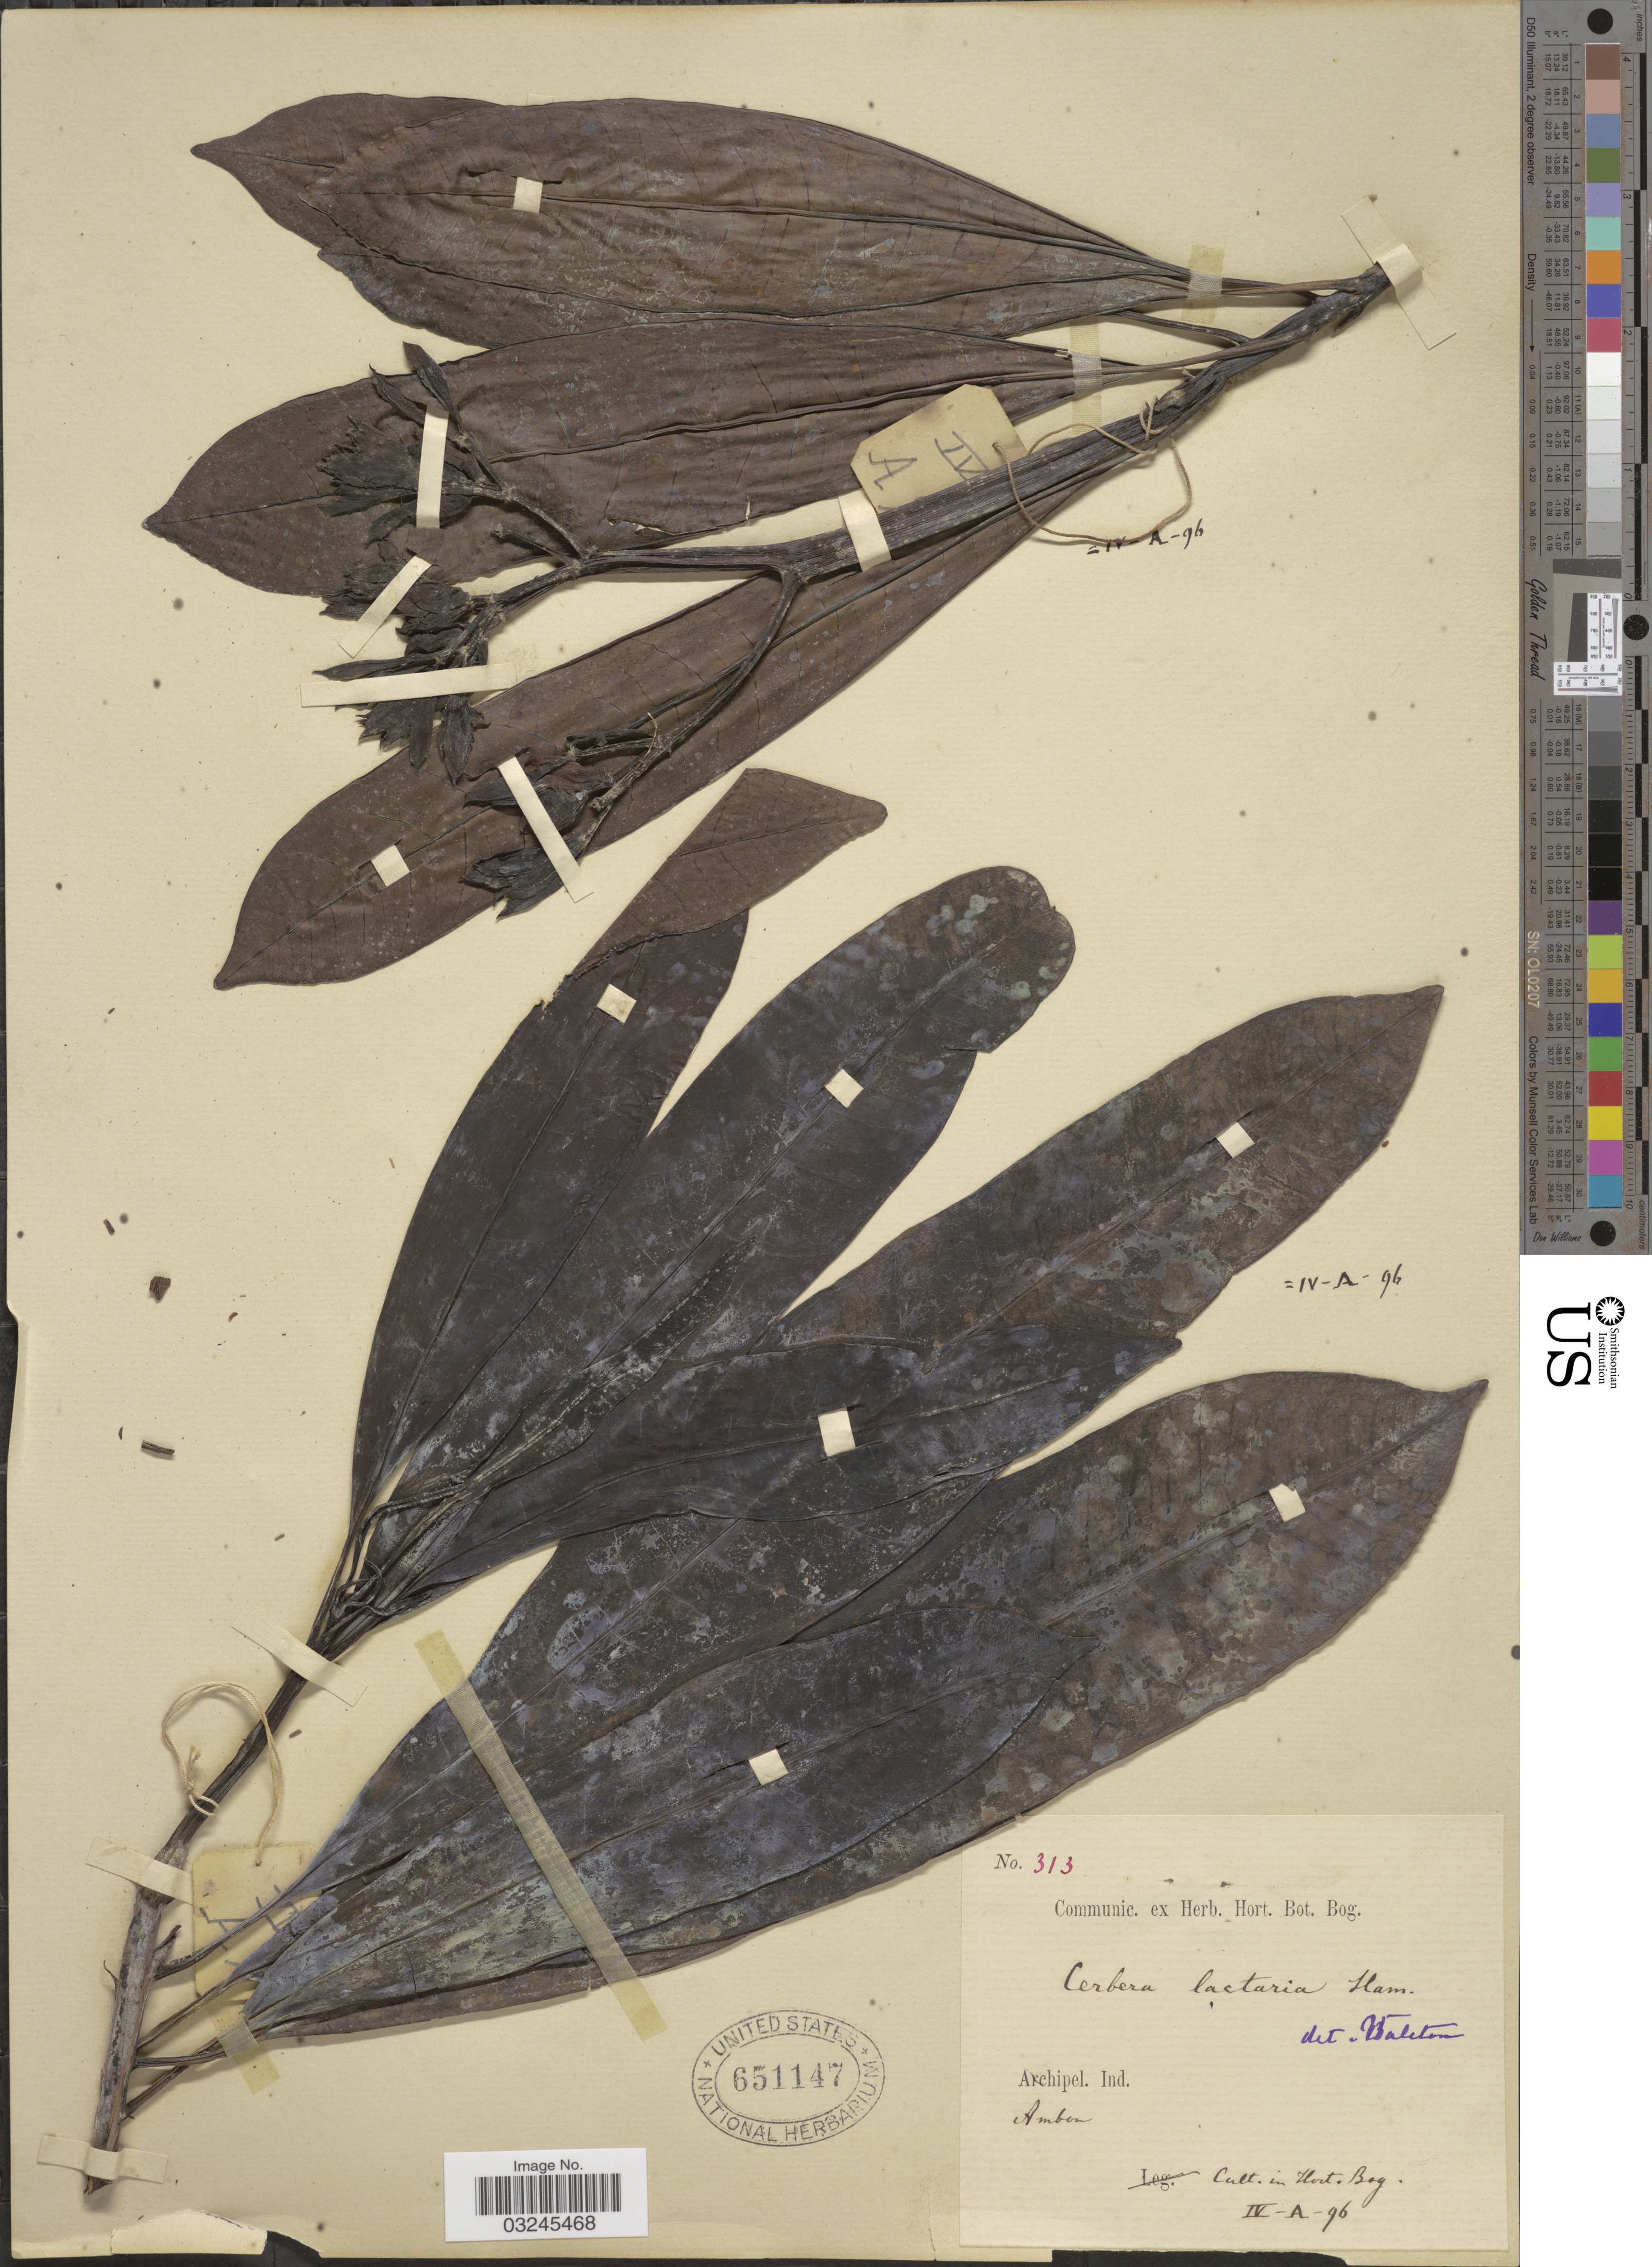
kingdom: Plantae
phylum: Tracheophyta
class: Magnoliopsida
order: Gentianales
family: Apocynaceae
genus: Cerbera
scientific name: Cerbera odollam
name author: Gaertn.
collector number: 313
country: Indonesia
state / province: Maluku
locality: Archipel. Ind. Ambon. Hort. Bog. IV-A-96.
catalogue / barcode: US 651147